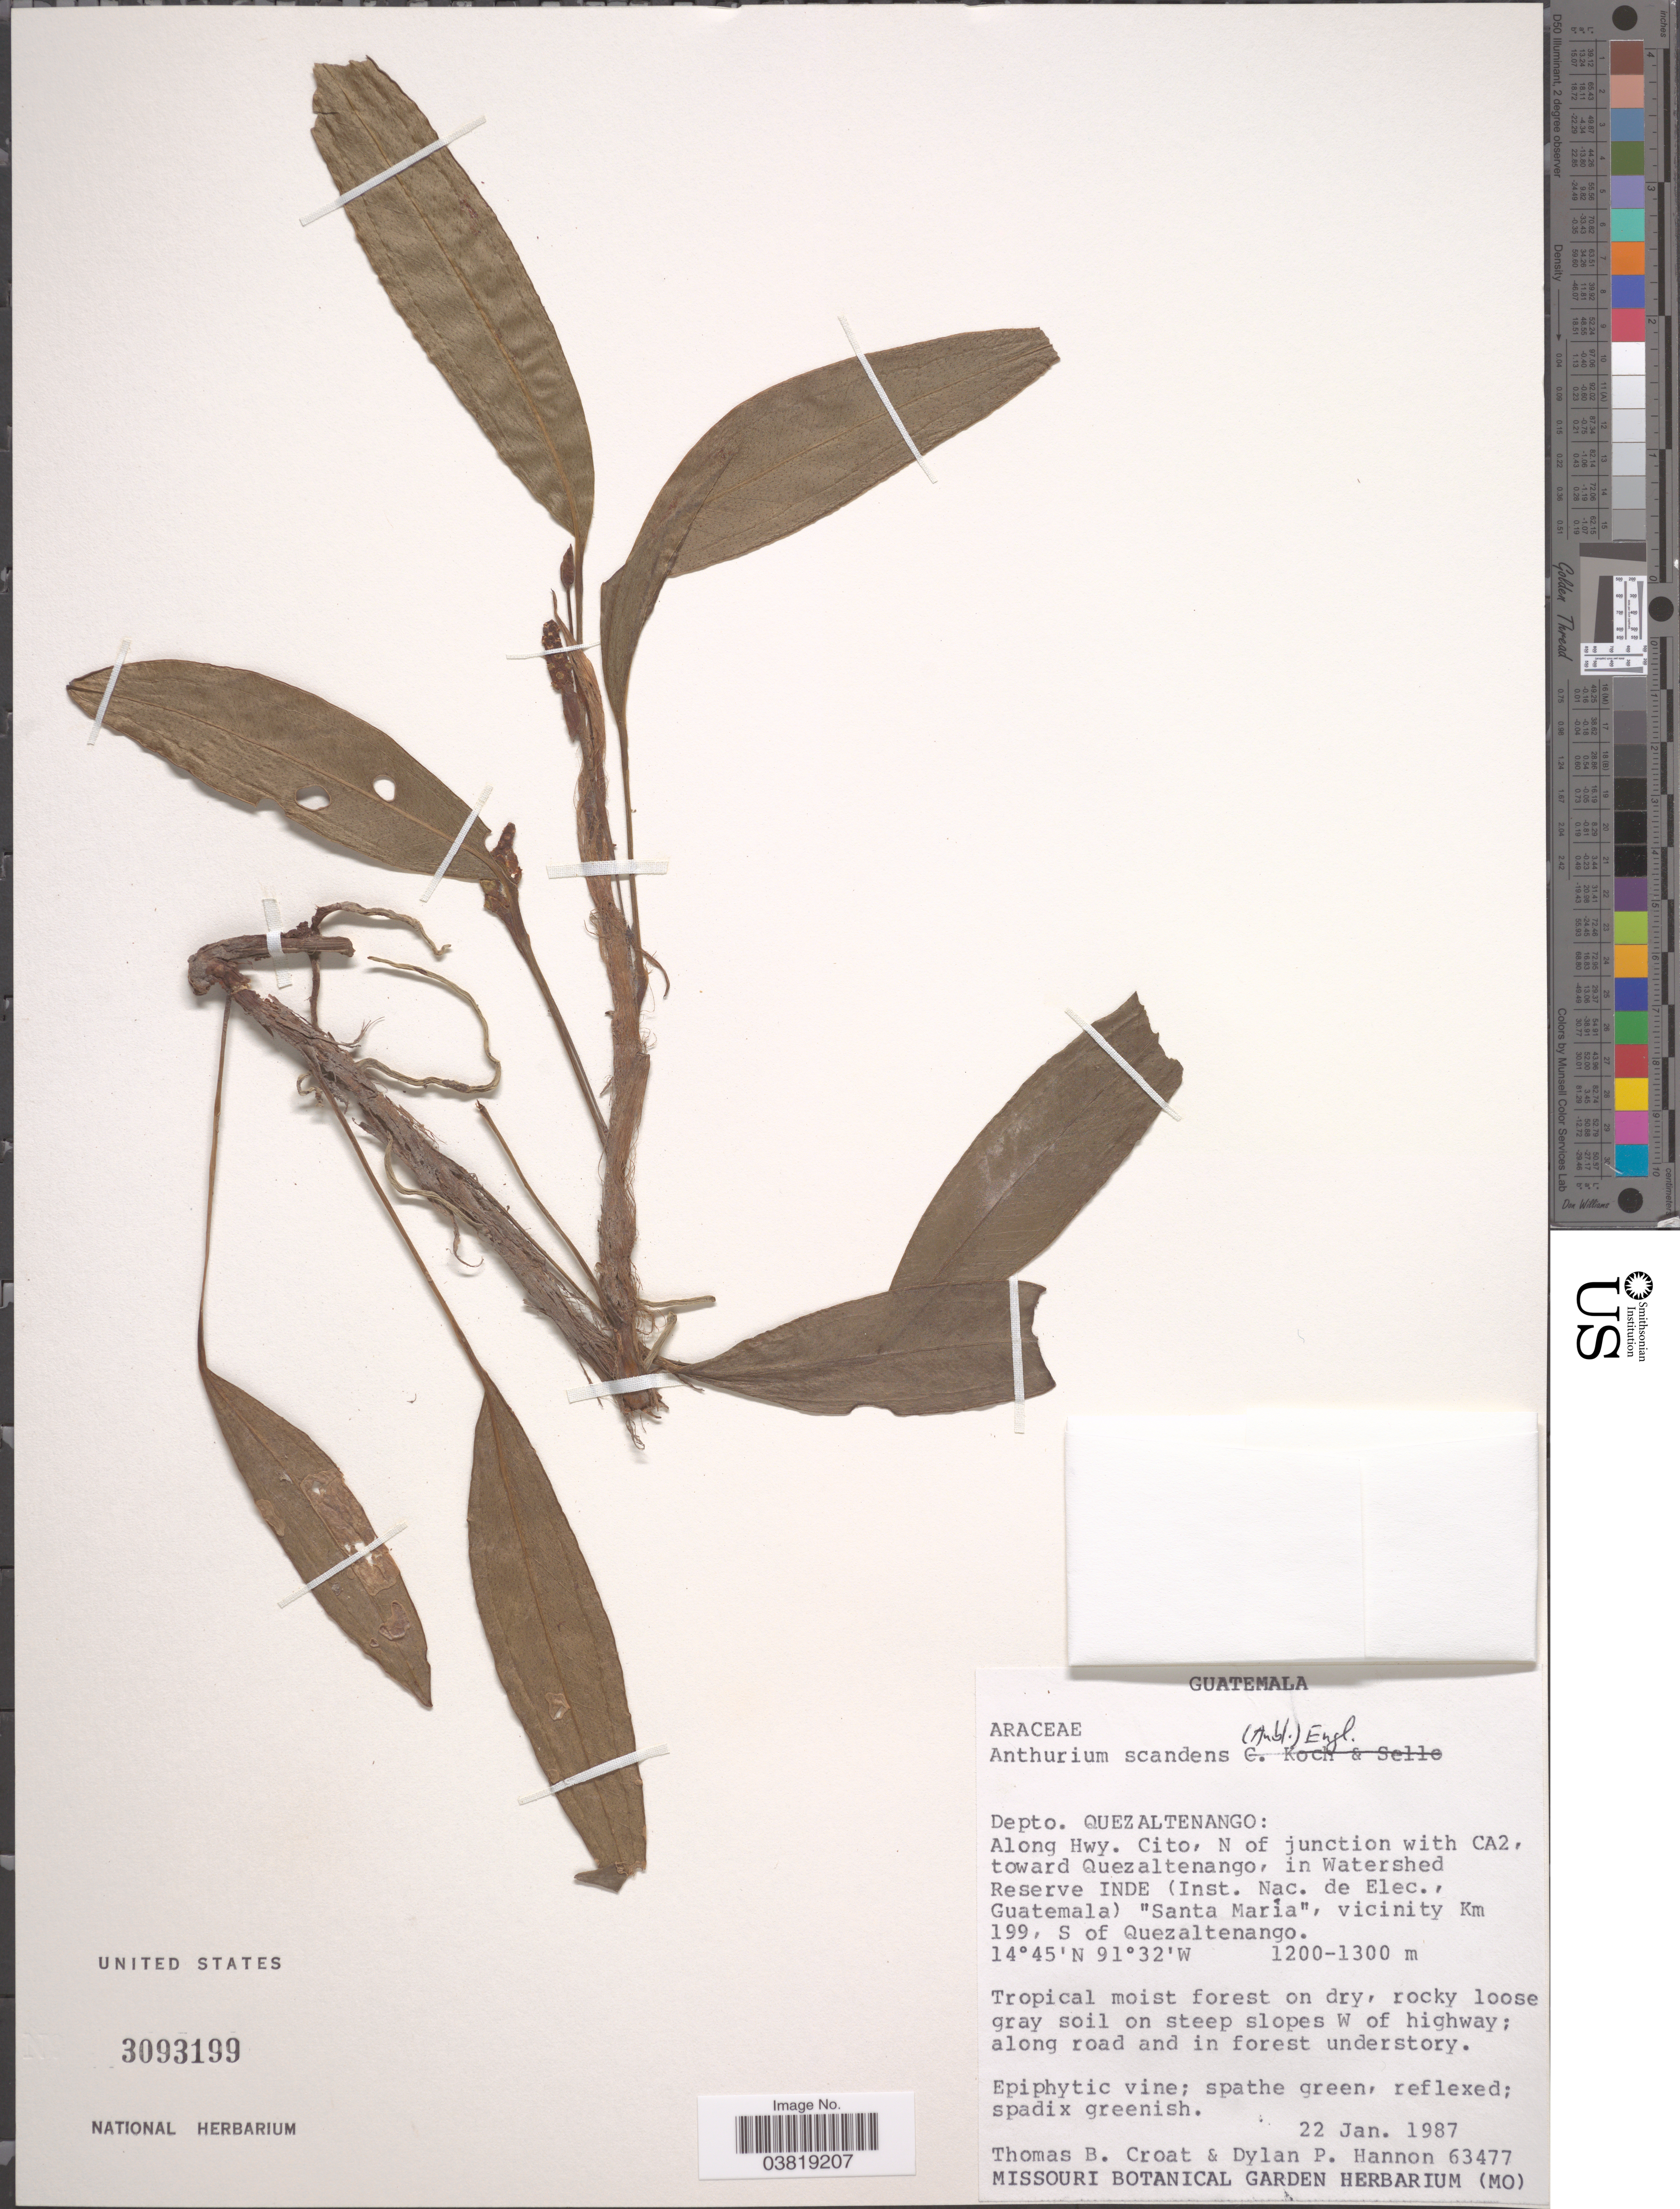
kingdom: Plantae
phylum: Tracheophyta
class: Liliopsida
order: Alismatales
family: Araceae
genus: Anthurium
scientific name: Anthurium scandens var. scandens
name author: (Aubl.) Engl.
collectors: T. B. Croat & D. Hannon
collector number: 63477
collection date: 1987-01-22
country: Guatemala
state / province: Quetzaltenango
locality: Dept. Quezaltenango: Along Hwy. Cito, N of junction with CA2, toward Quezaltenango, in Watershed Reserve INDE (Inst. Nac. de Elec., Guatemala) "Santa María", vicinity Km 199. S of Quezaltenango. On steep slopes W of highway; along road.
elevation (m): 1200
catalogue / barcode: US 3093199